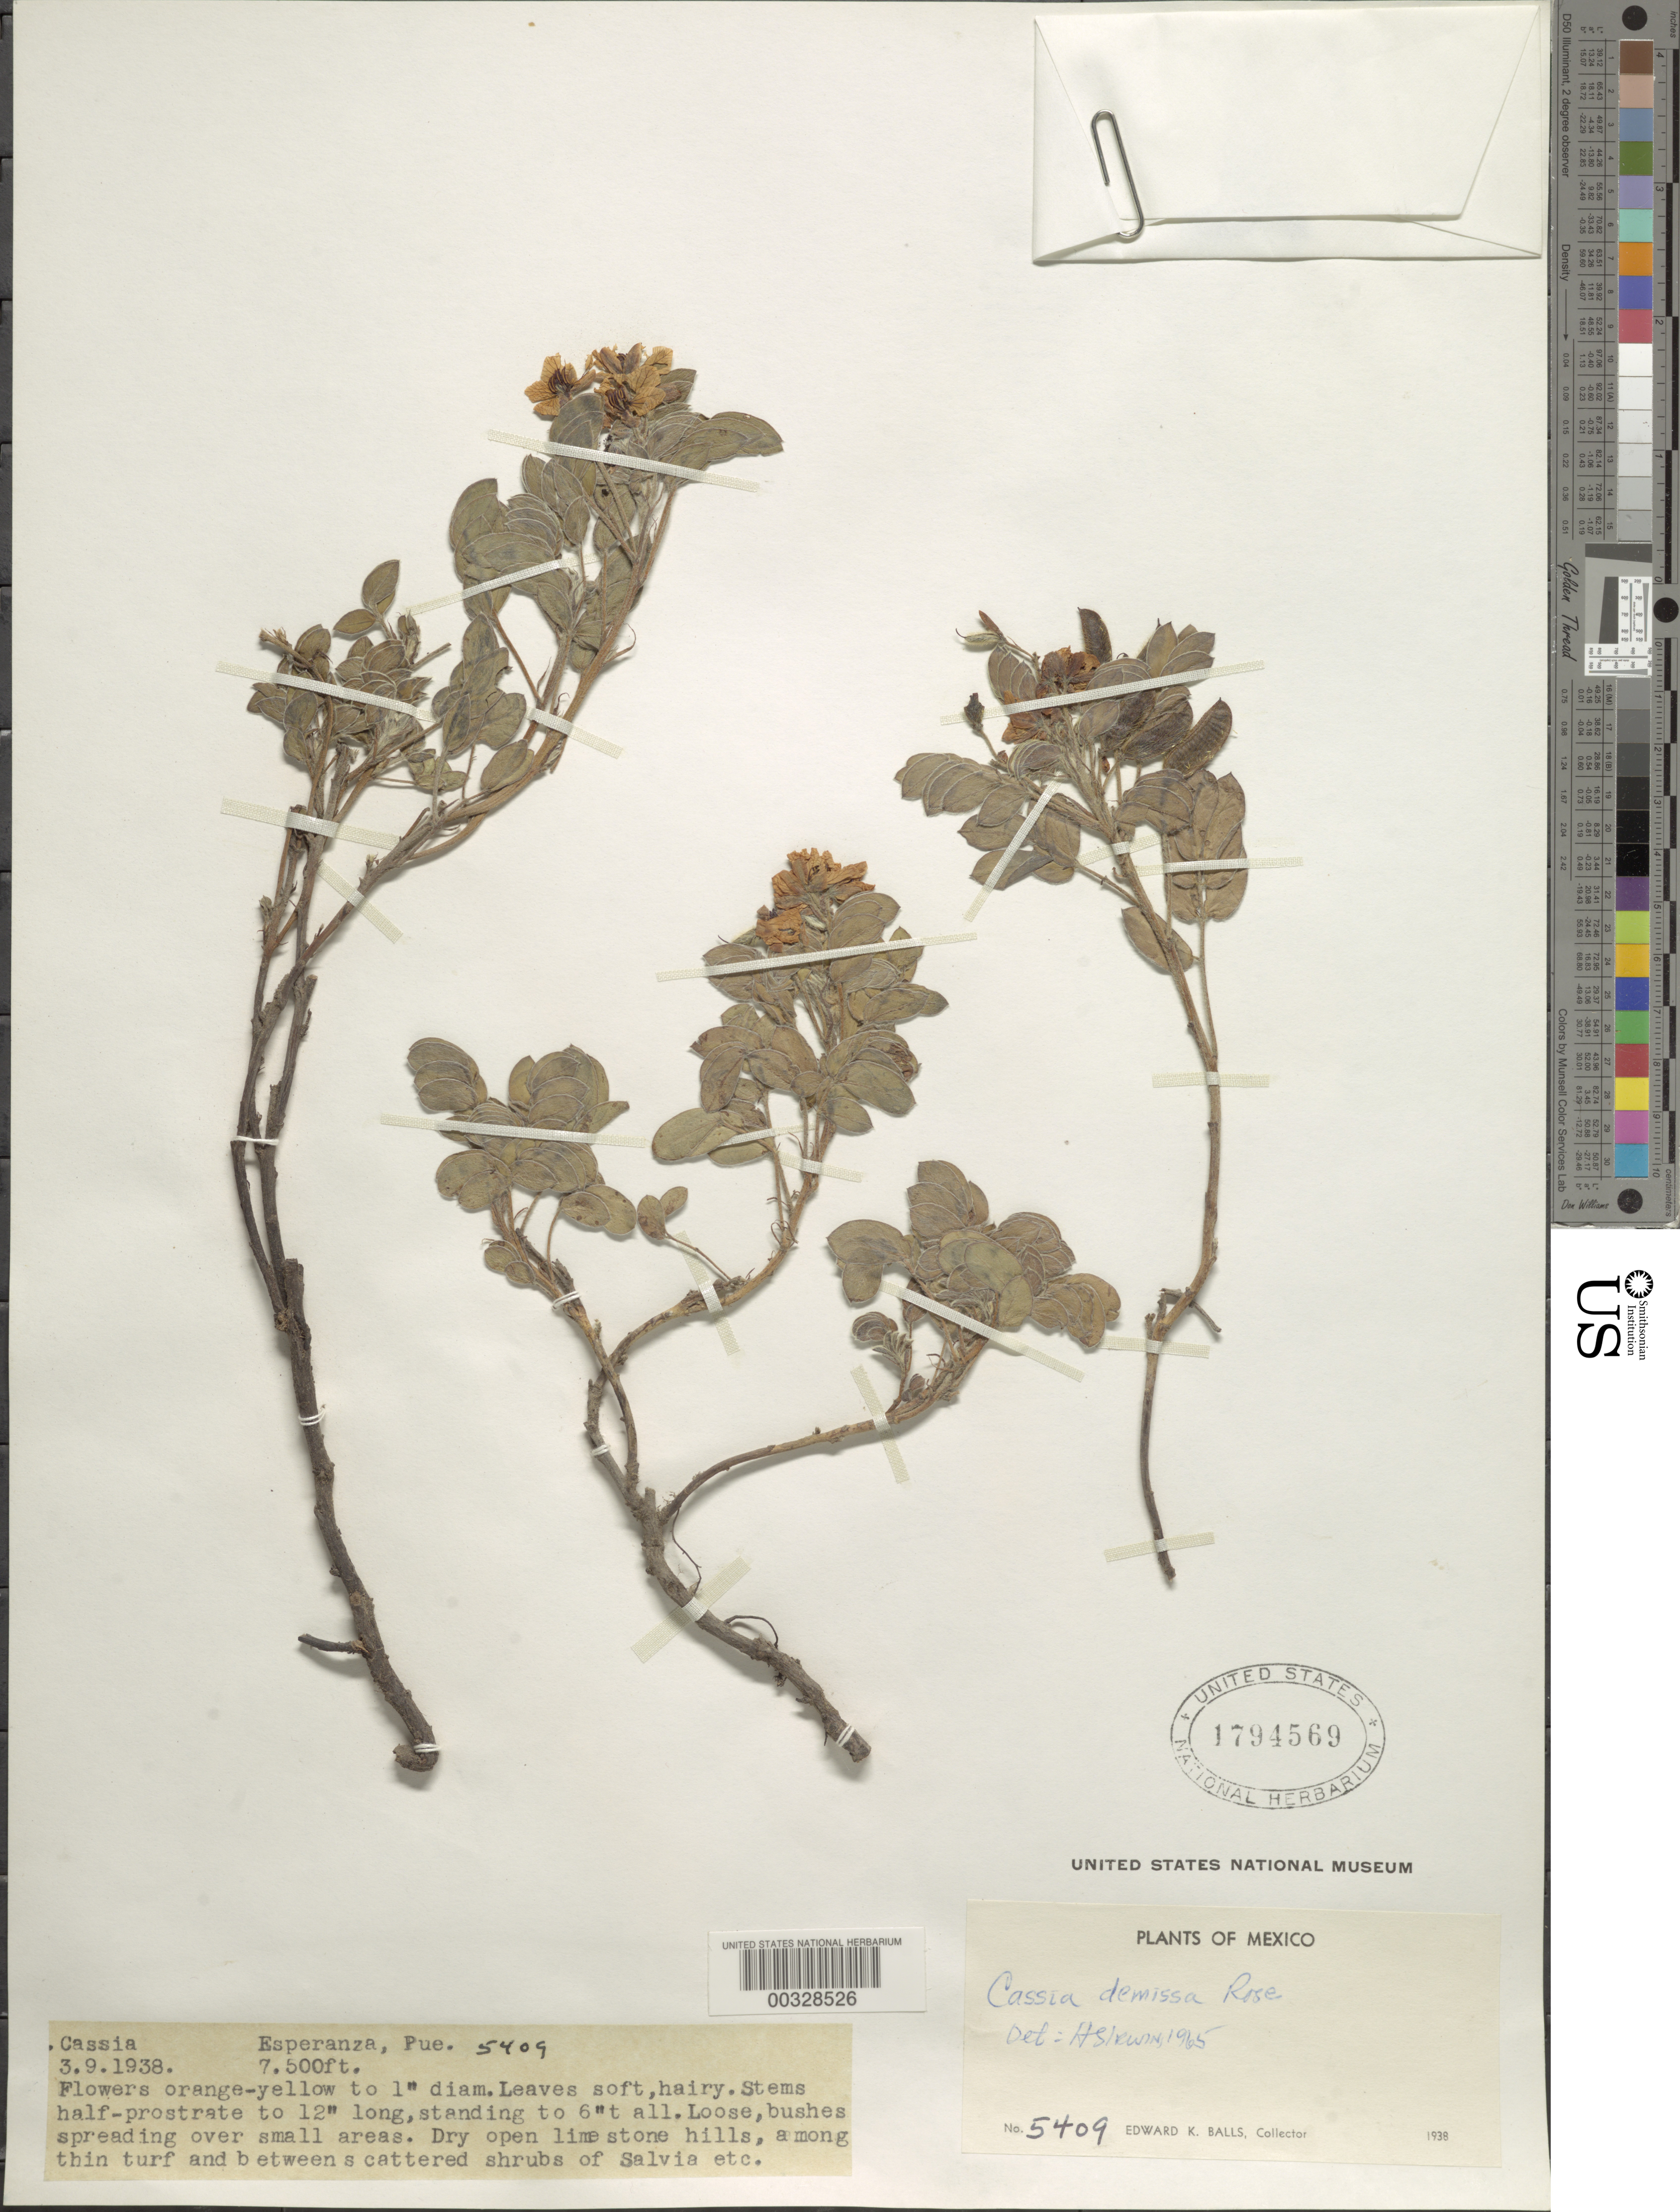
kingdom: Plantae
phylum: Tracheophyta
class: Magnoliopsida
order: Fabales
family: Fabaceae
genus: Senna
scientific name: Senna demissa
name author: (Rose) H.S. Irwin & Barneby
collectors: E. K. Balls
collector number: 5409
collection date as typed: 03 Sep 1938 or 09 Mar 1938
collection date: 1938-03-09 or 1938-09-03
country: Mexico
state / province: Puebla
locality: Esperanza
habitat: Dry open limestone hills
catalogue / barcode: US 1794569